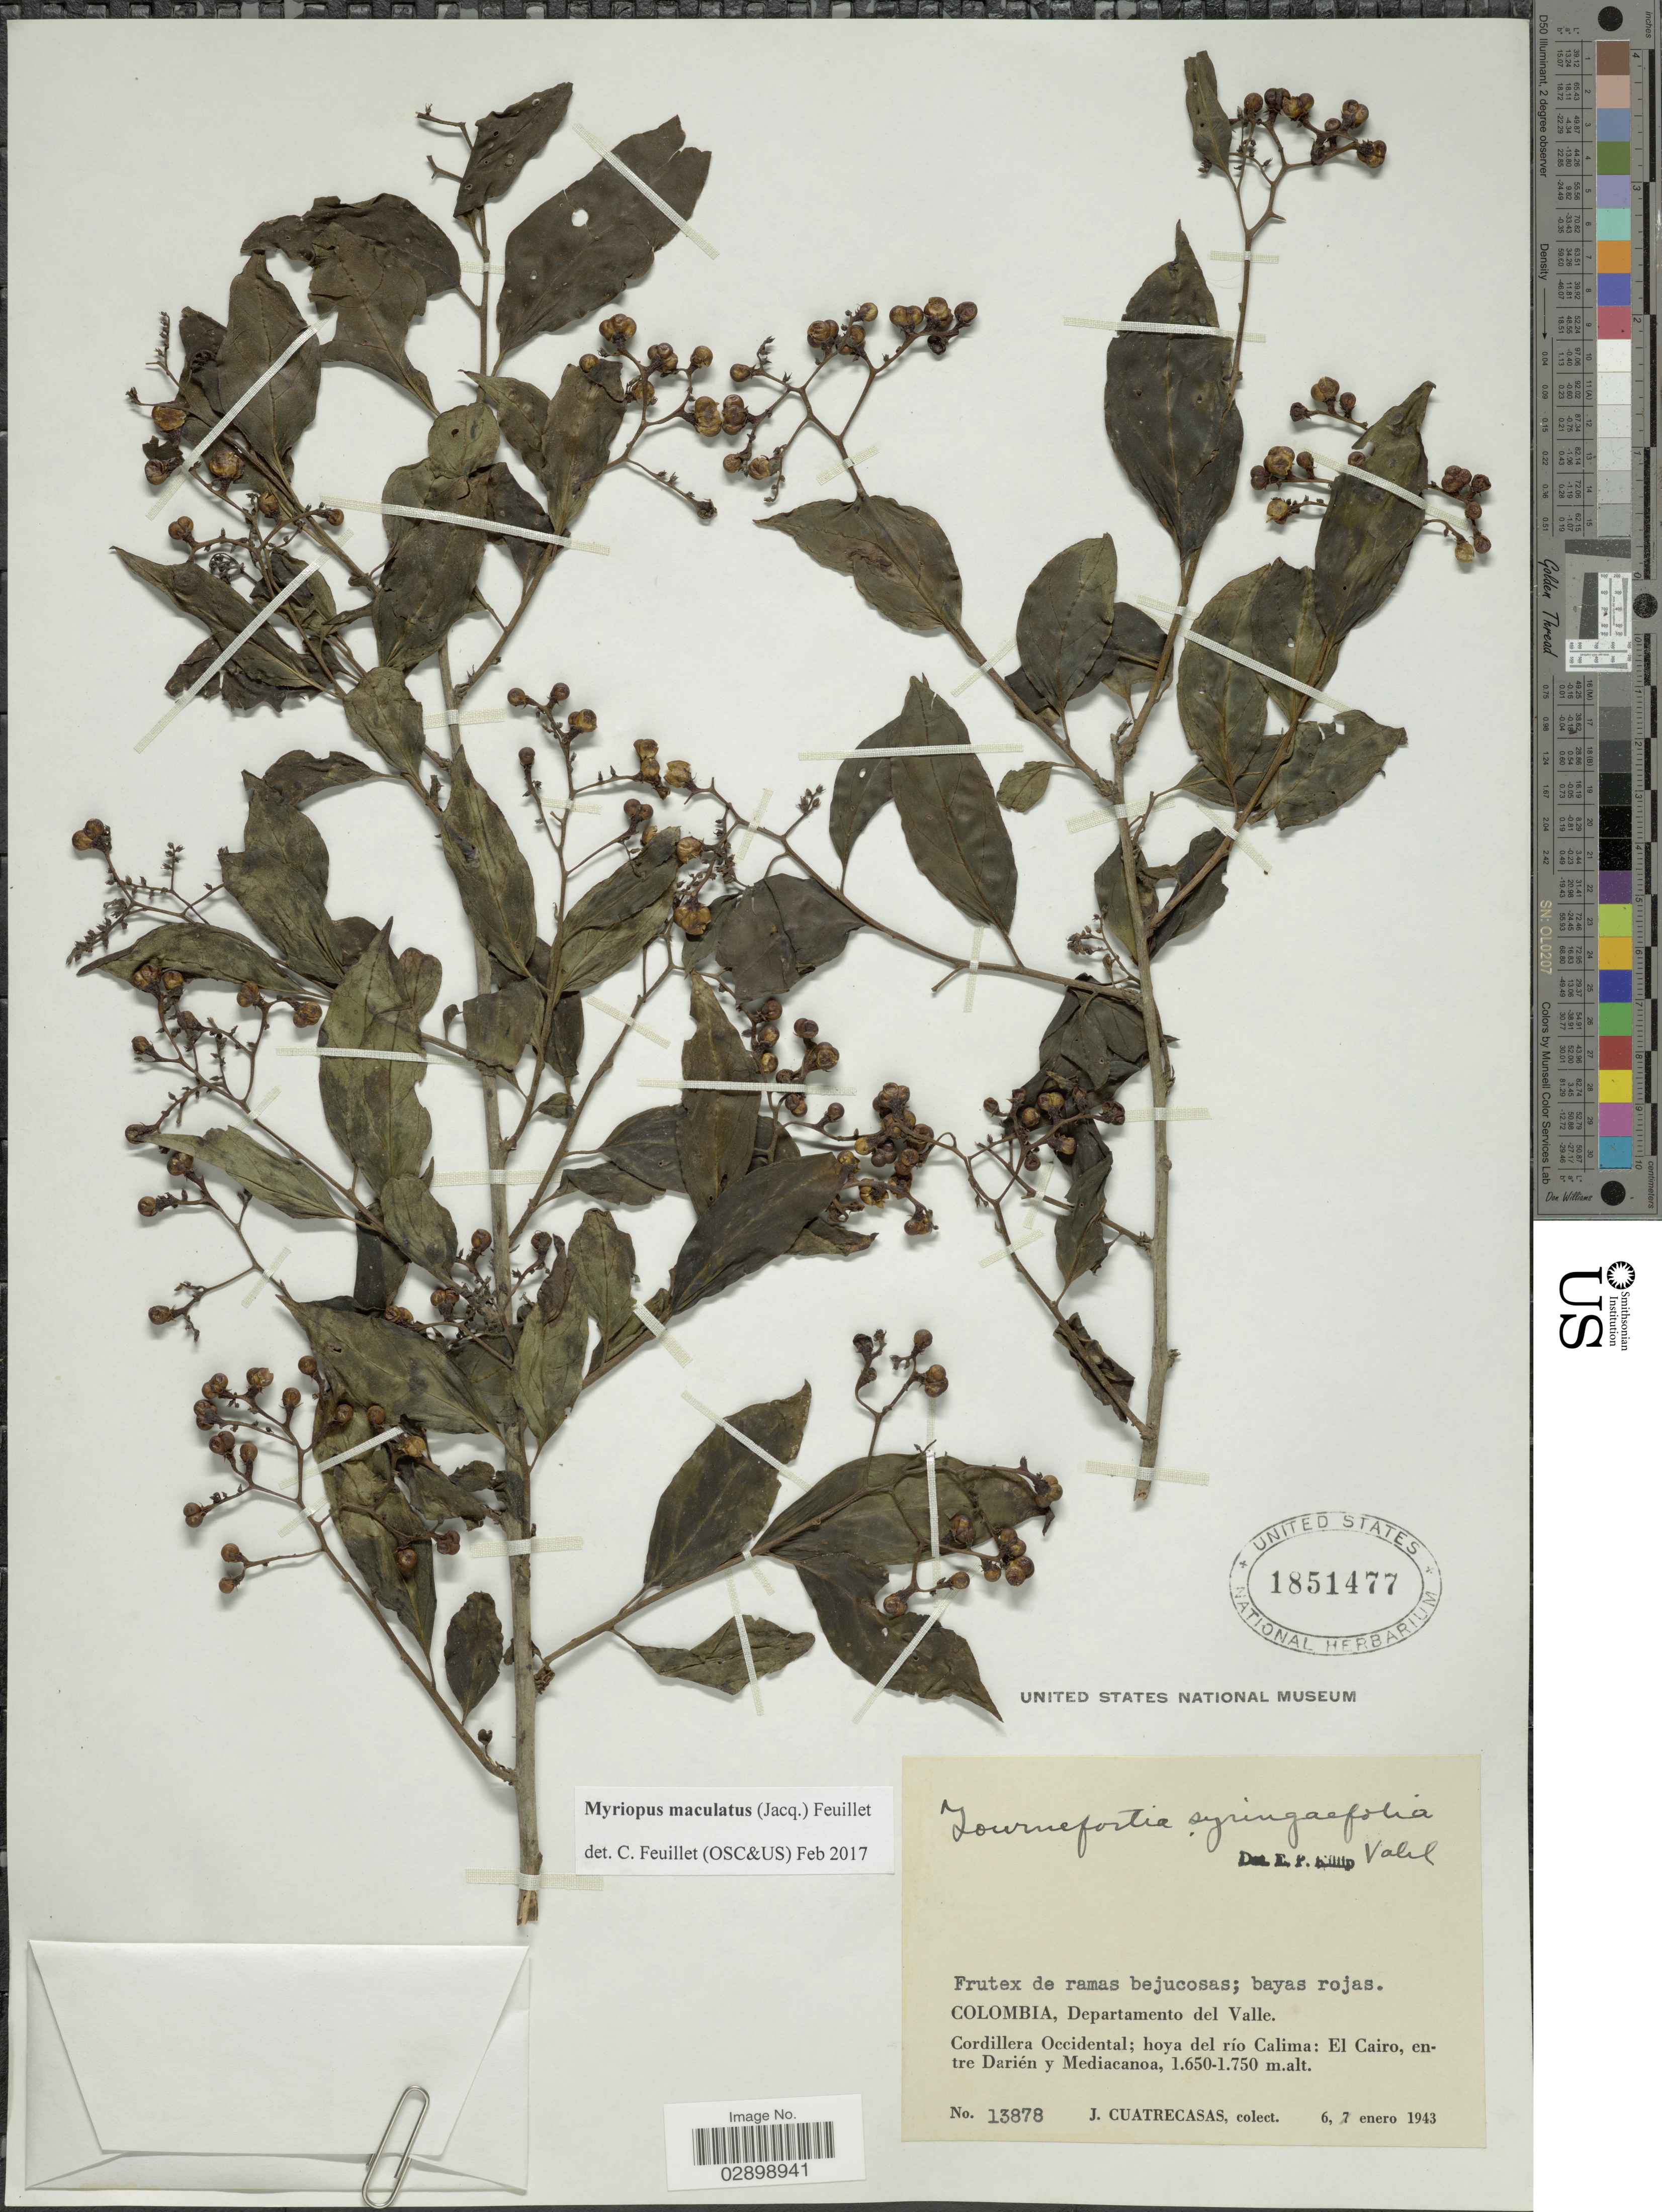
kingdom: Plantae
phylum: Tracheophyta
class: Magnoliopsida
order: Boraginales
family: Heliotropiaceae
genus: Myriopus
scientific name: Myriopus maculatus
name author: (Jacq.) Feuillet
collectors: J. Cuatrecasas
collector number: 13878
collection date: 1943-01-06/1943-01-07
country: Colombia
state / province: Valle del Cauca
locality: Departamento del Valle. Cordillera Occidental: hoya del río Calima: El Cairo, entre Dari;en y Mediacanoa.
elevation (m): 1650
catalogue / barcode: US 1851477